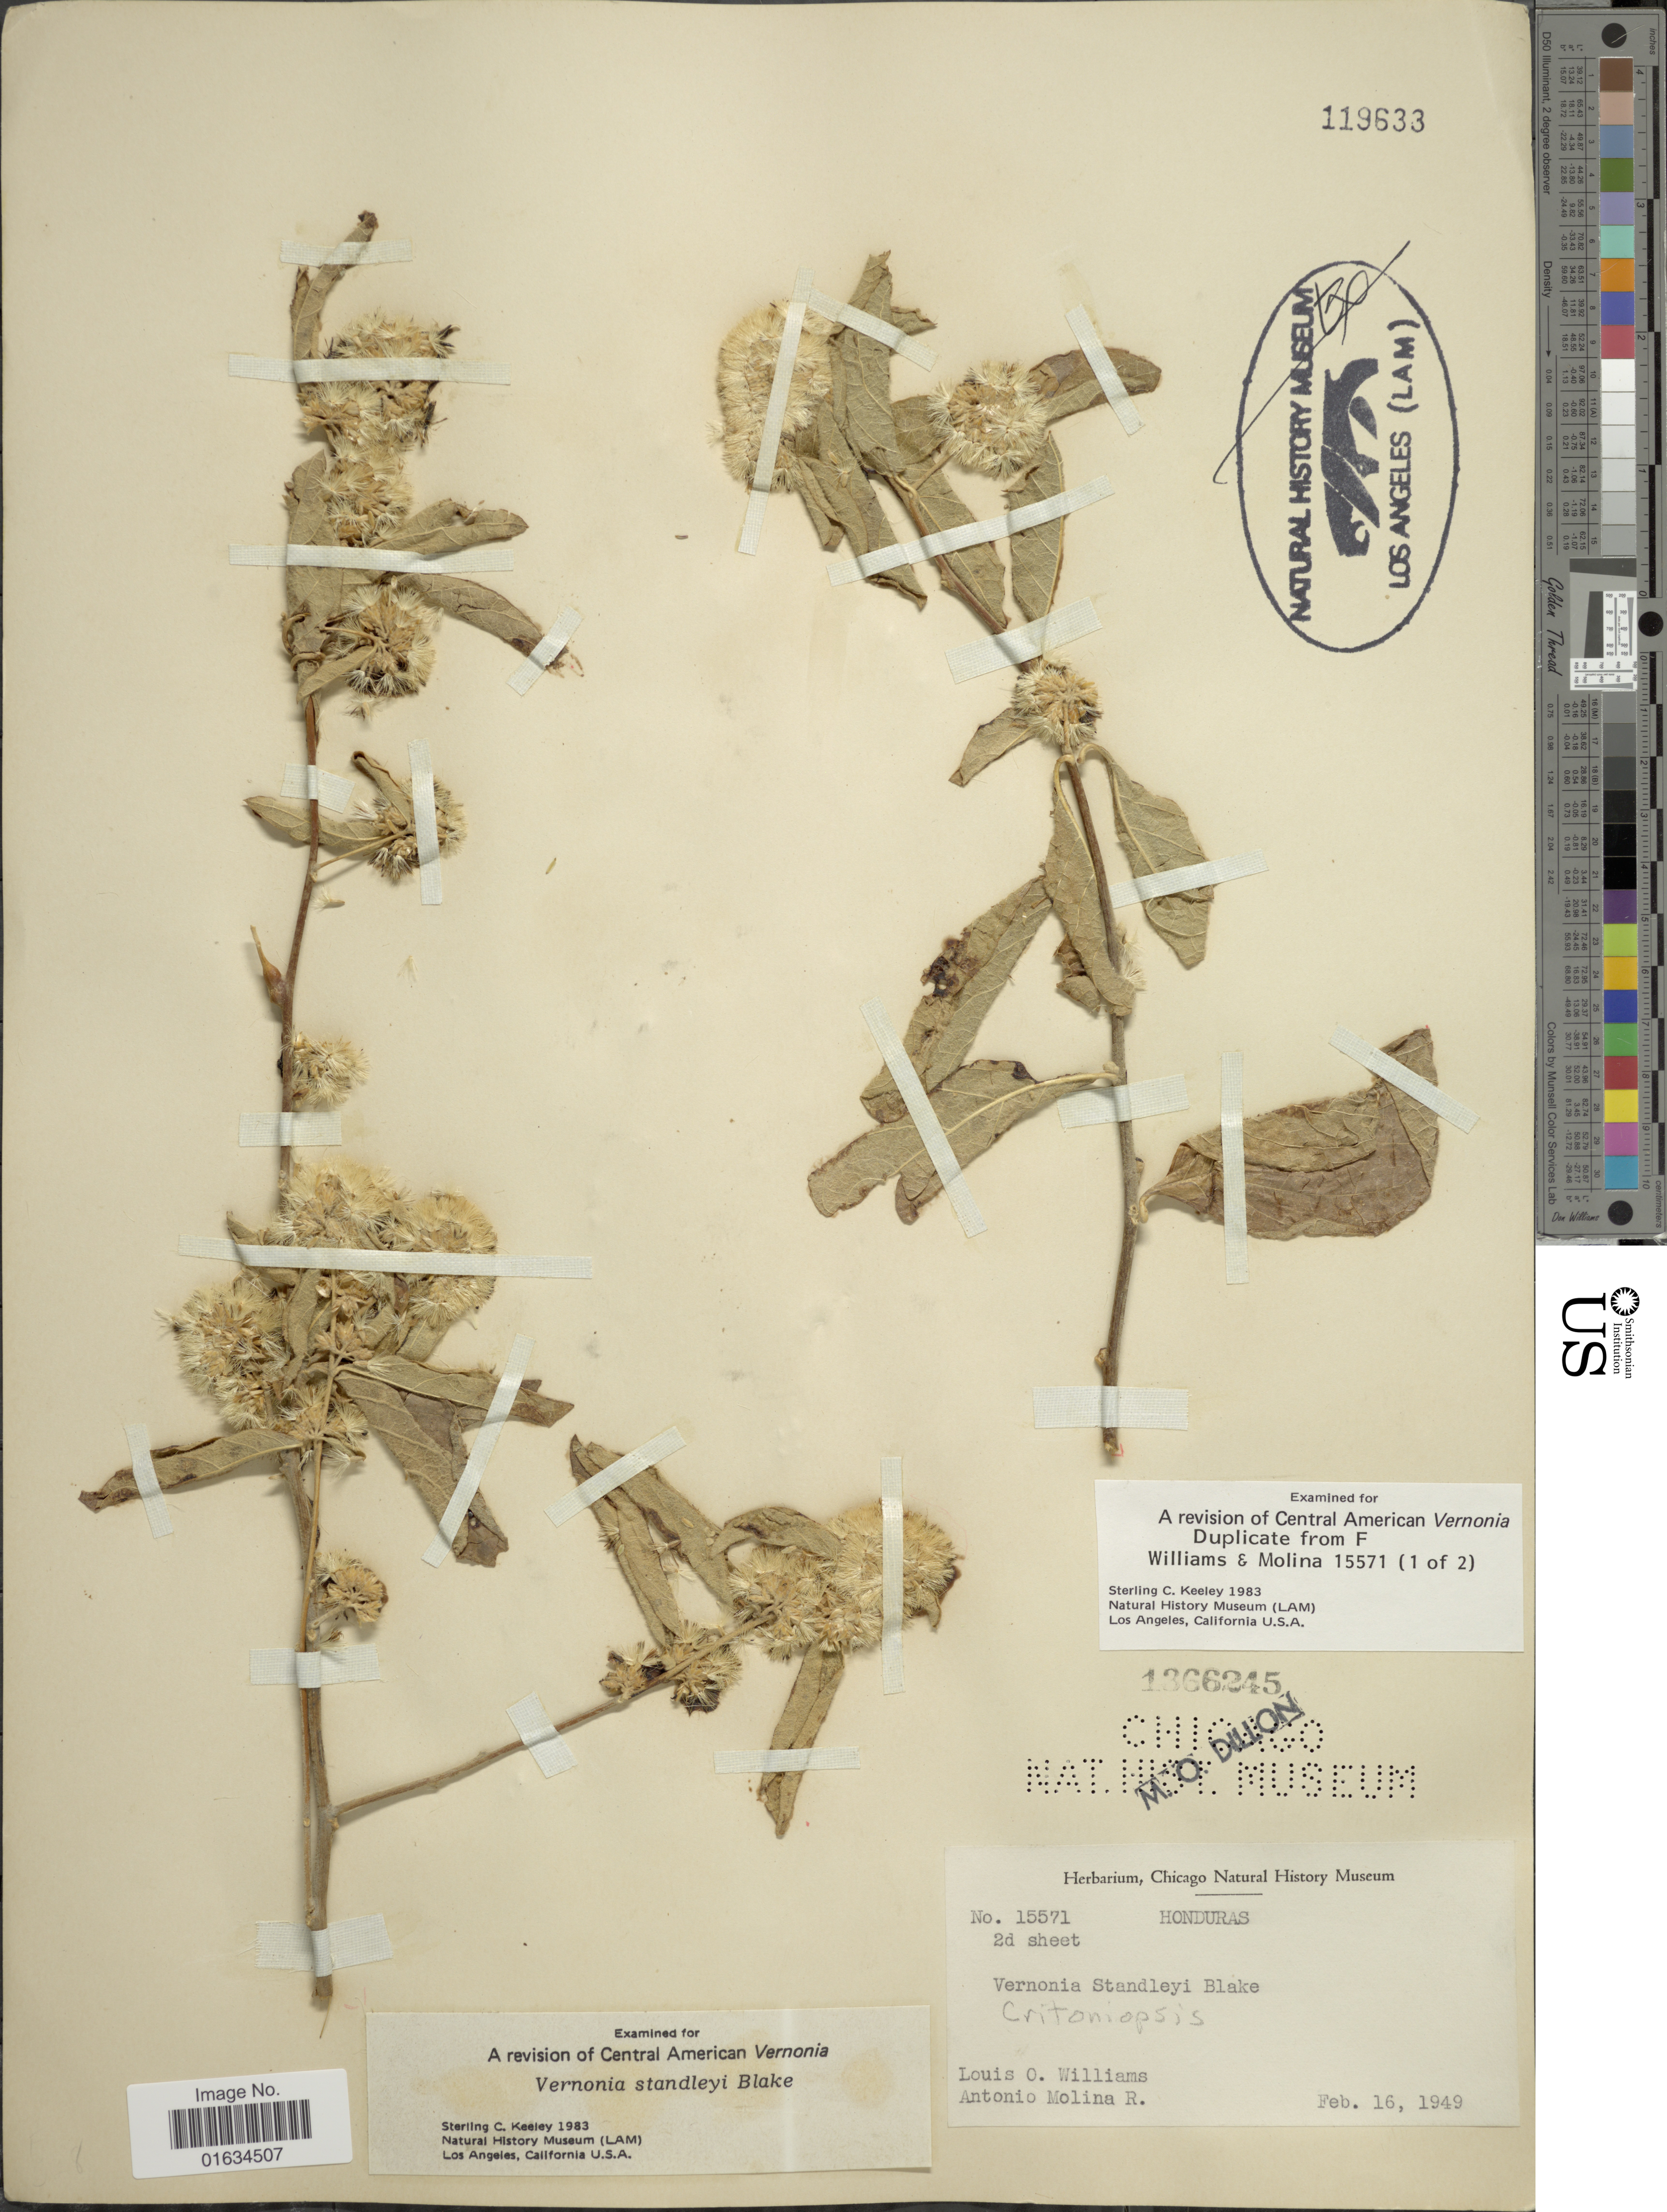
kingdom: Plantae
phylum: Tracheophyta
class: Magnoliopsida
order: Asterales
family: Asteraceae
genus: Critoniopsis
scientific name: Critoniopsis standleyi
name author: (S.F. Blake) H. Rob.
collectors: L. O. Williams & A. Molina R.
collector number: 15571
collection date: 1949-02-16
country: Honduras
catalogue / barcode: US 1366245